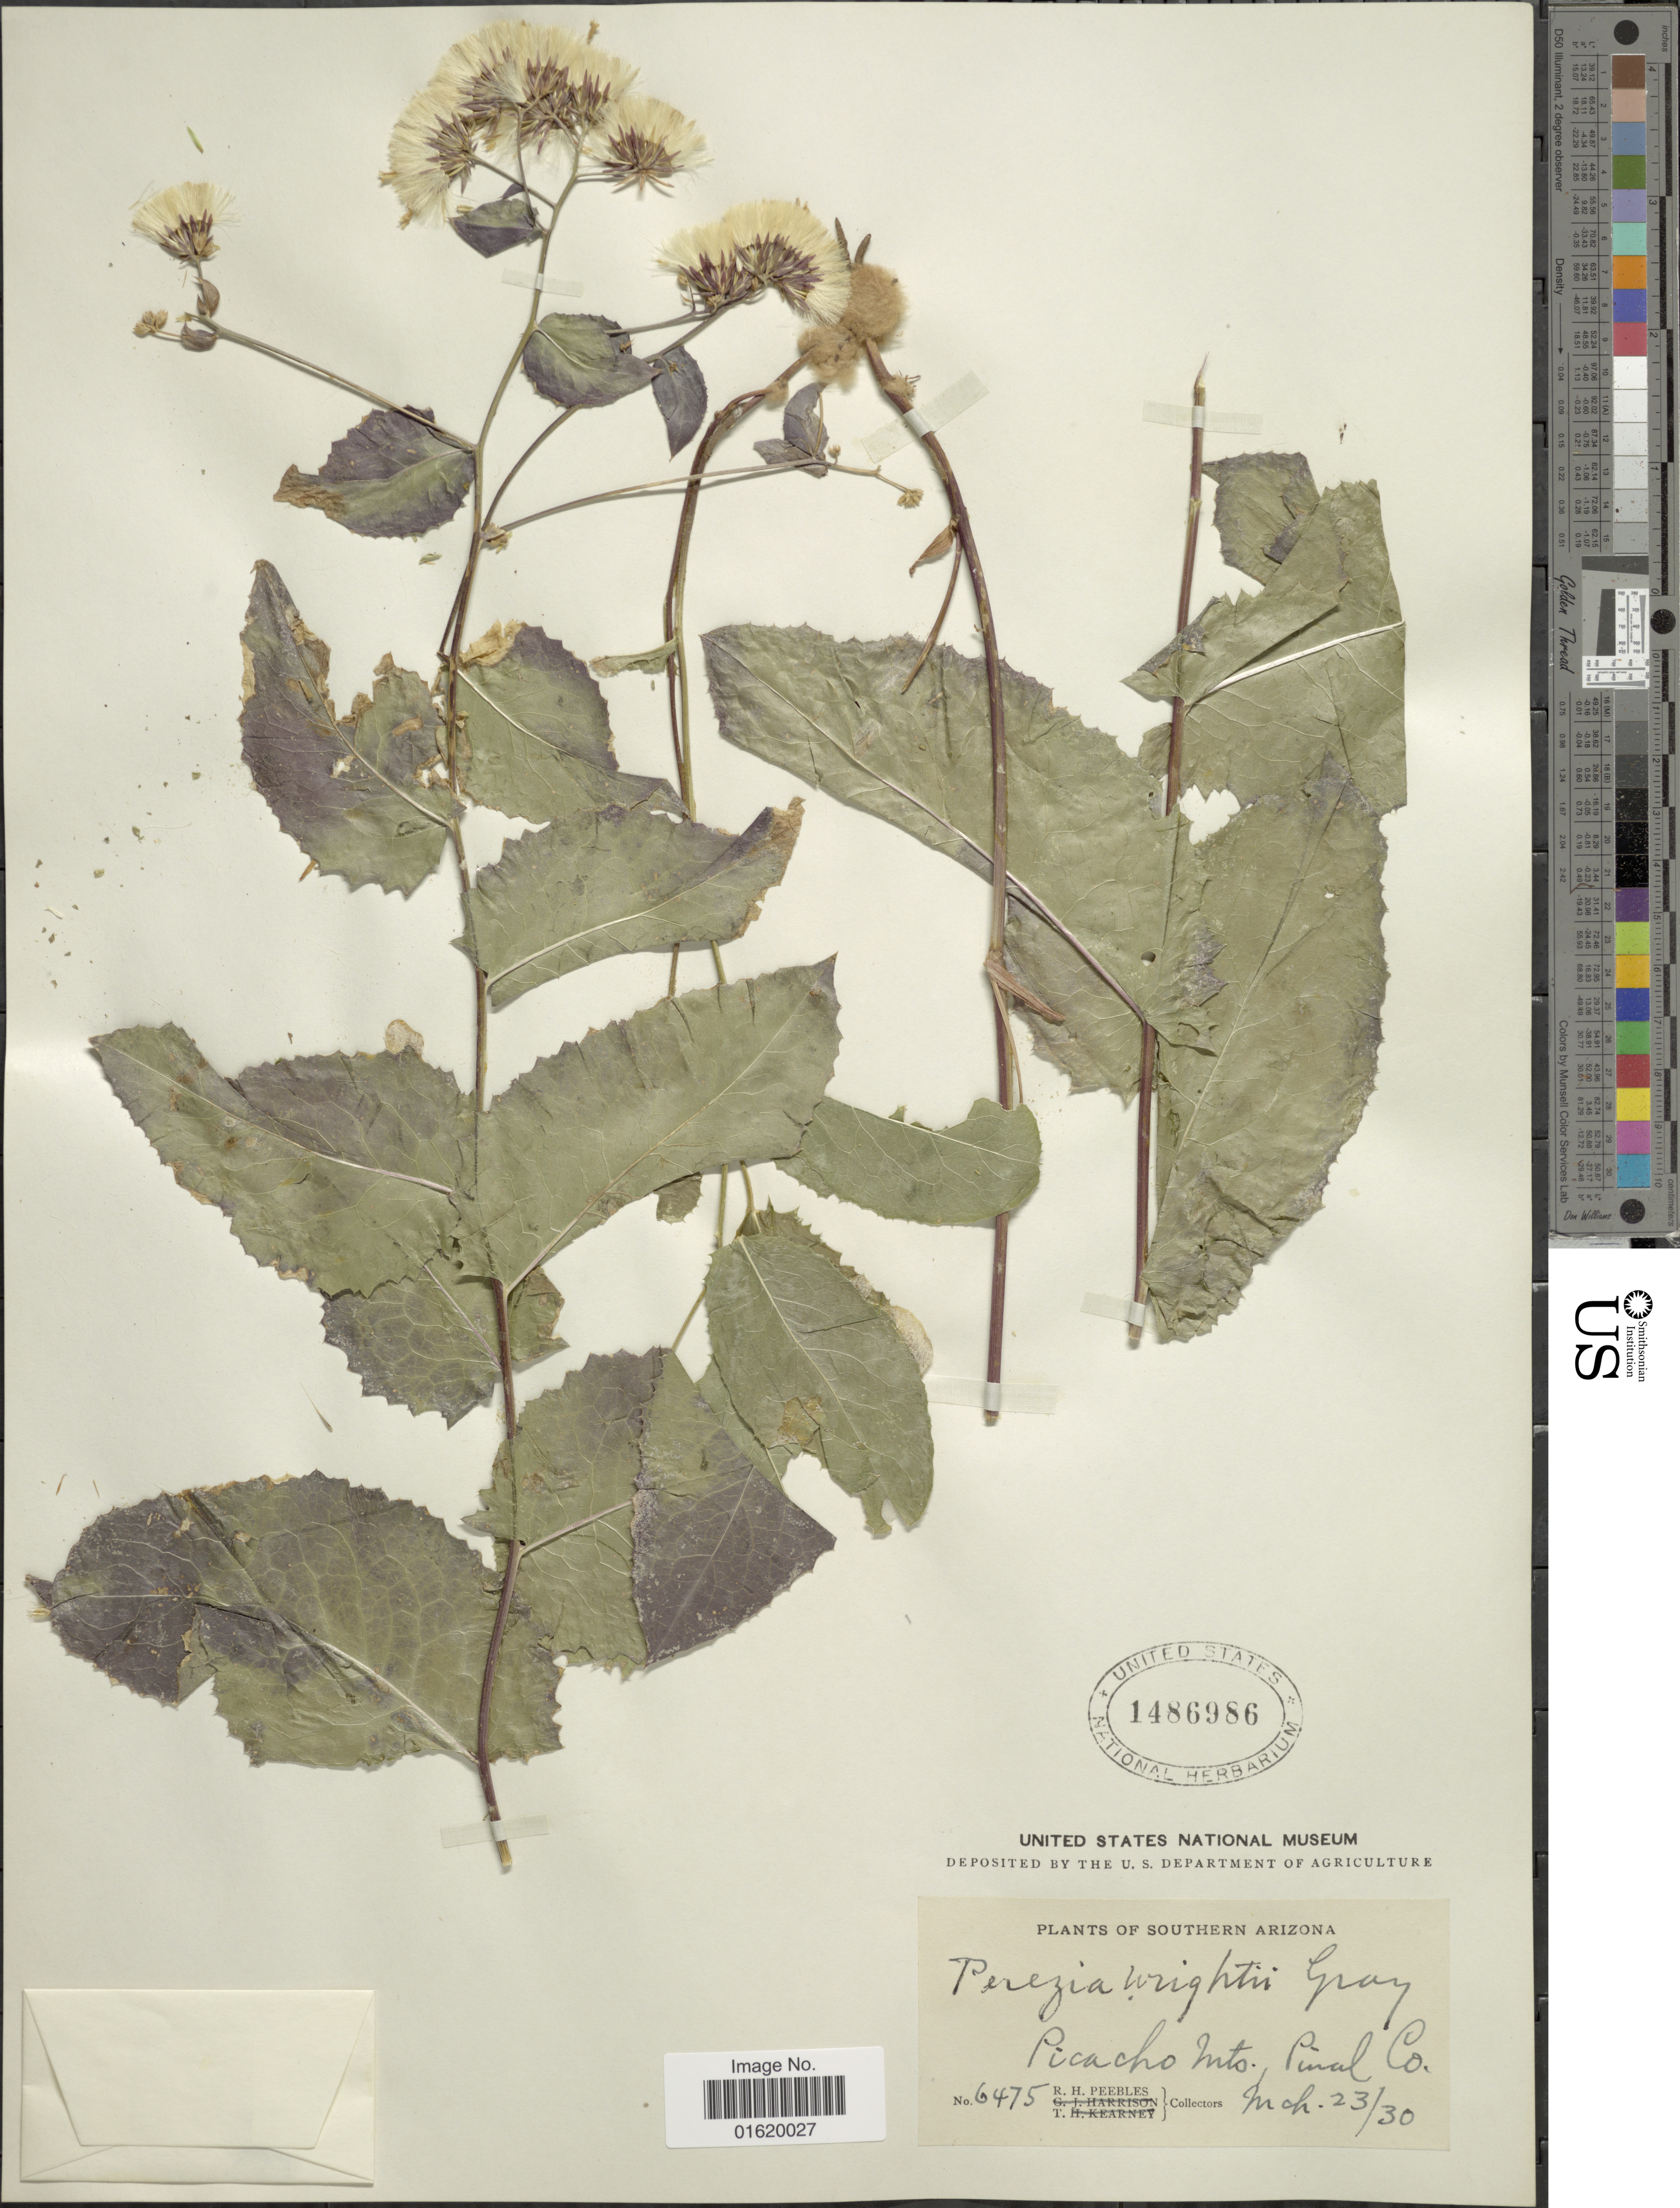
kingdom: Plantae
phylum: Tracheophyta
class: Magnoliopsida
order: Asterales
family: Asteraceae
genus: Acourtia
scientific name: Acourtia wrightii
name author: (A. Gray) Reveal & R.M. King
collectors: R. H. Peebles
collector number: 6475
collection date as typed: Transcribed d/m/y: 23/3/30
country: United States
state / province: Arizona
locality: Southern Arizona, Picacho Mts., Pinal Co.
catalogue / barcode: US 1486986